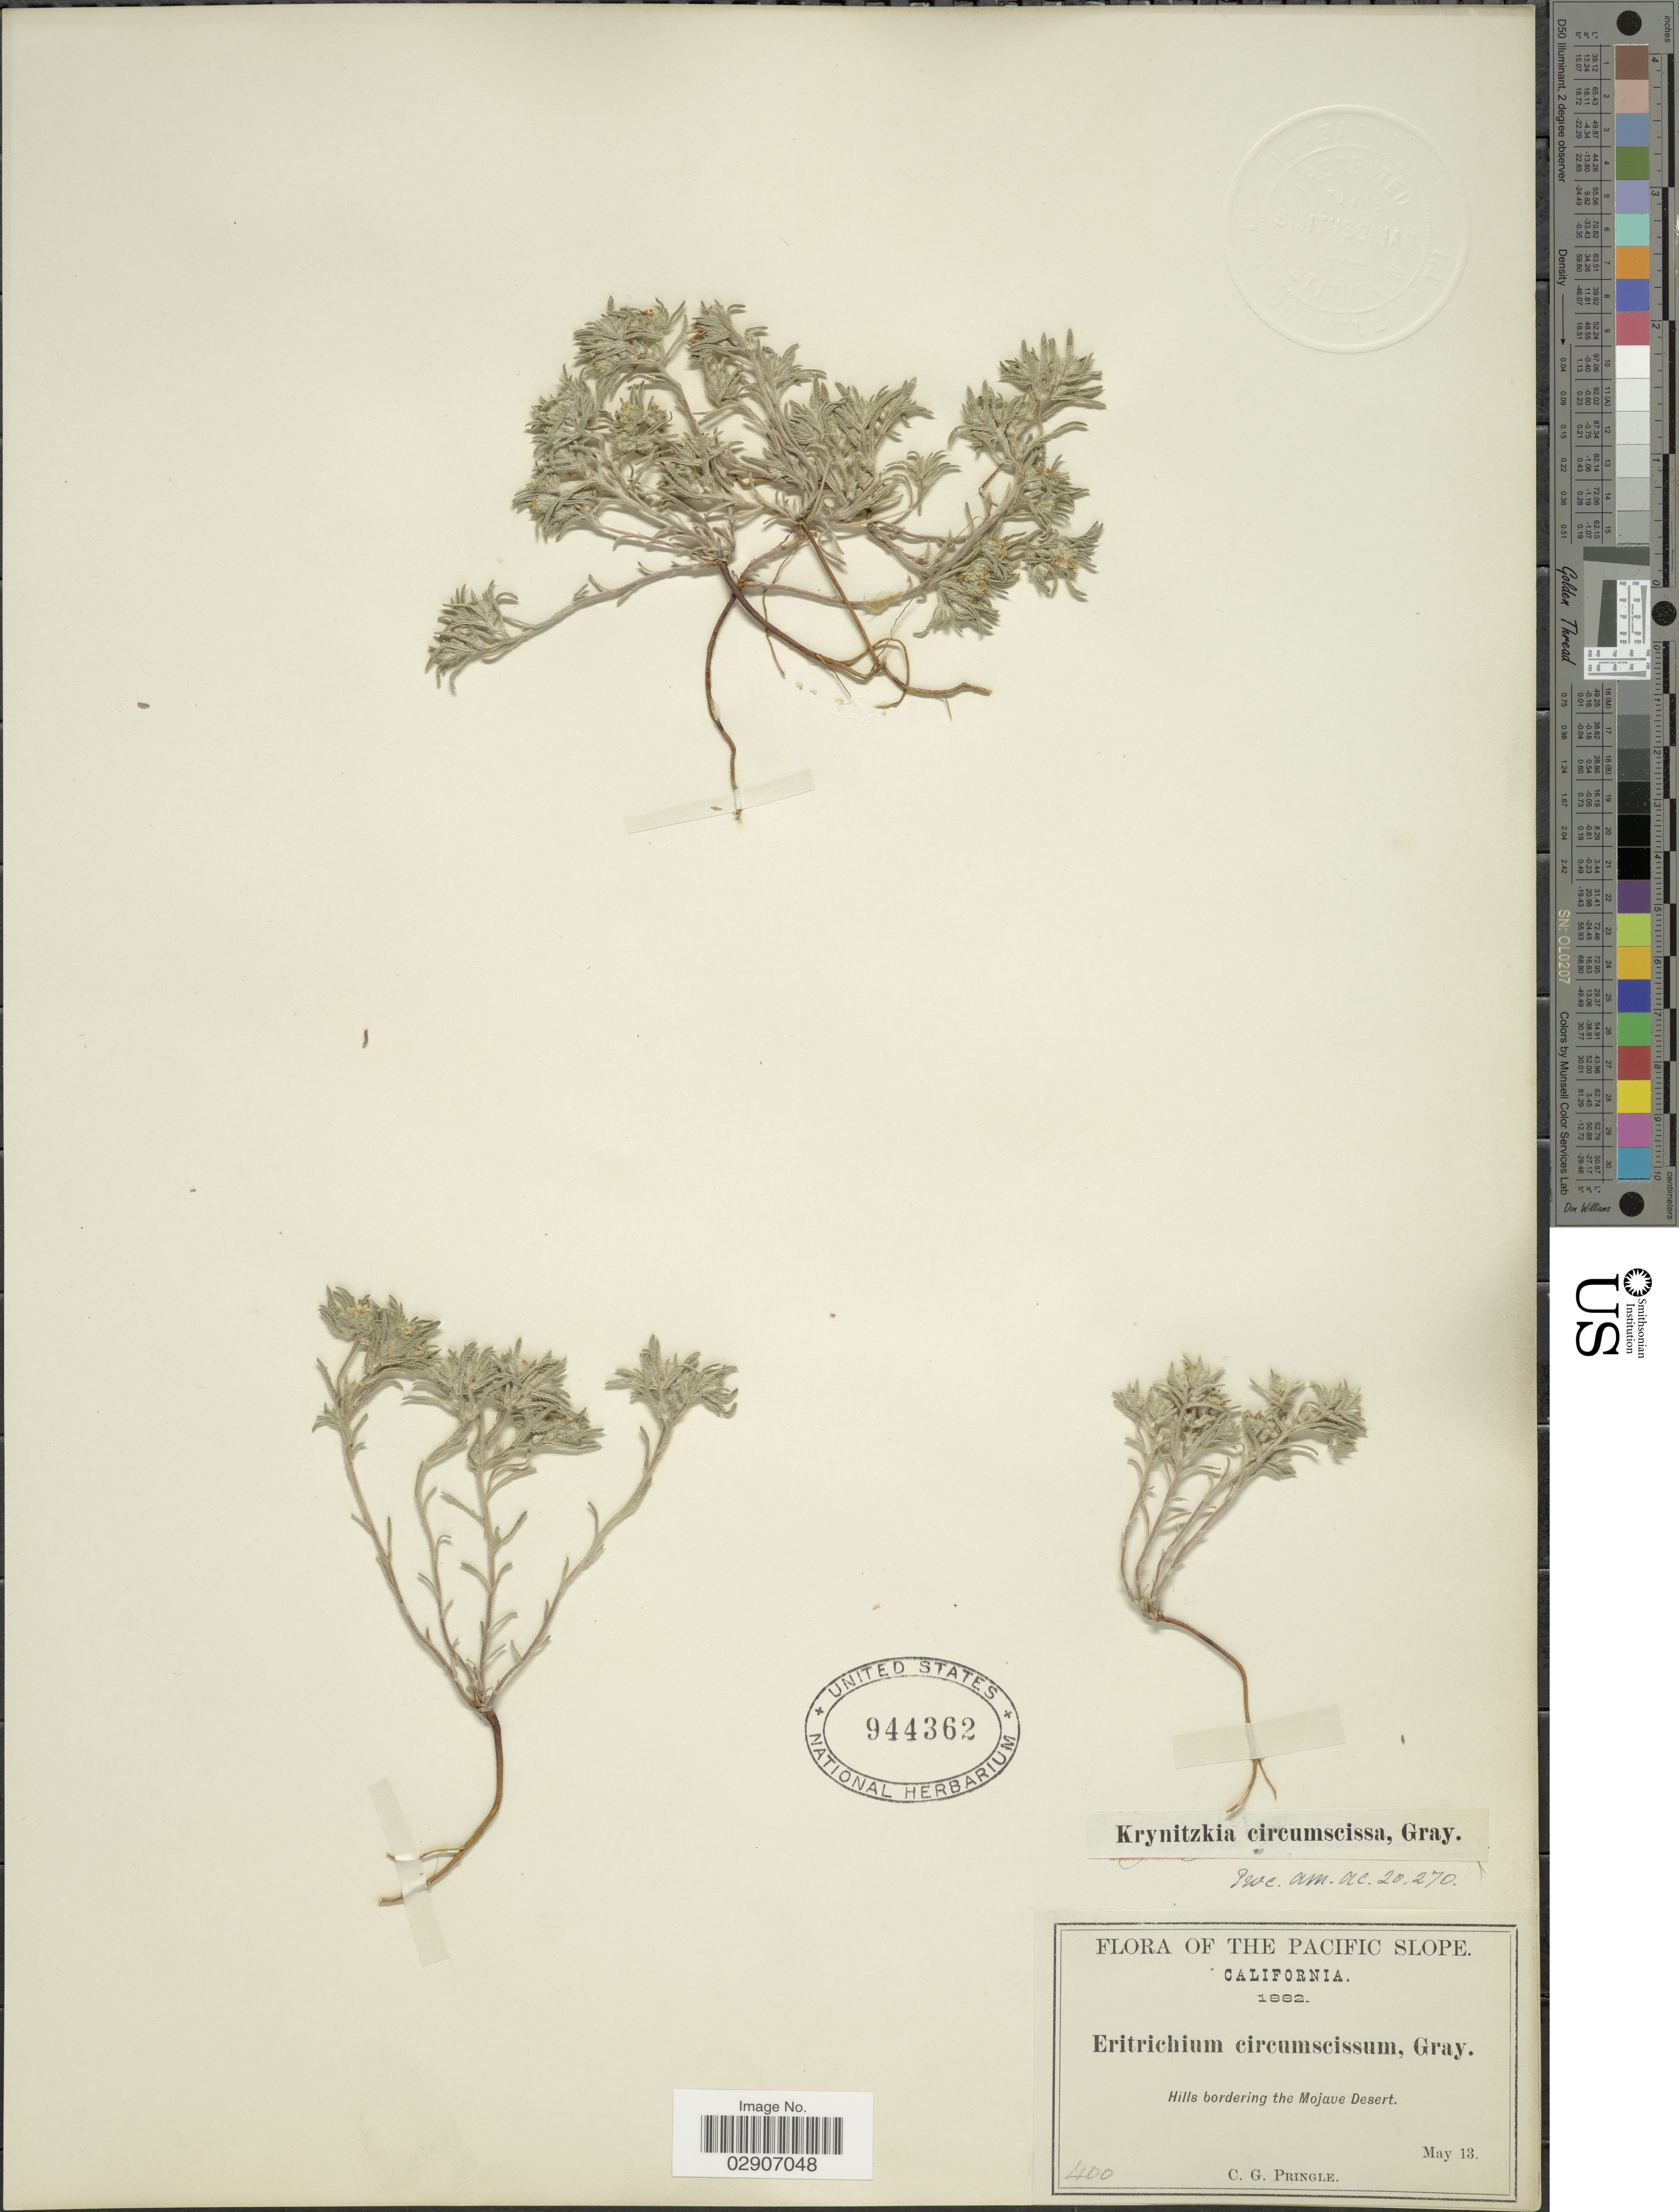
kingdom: Plantae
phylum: Tracheophyta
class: Magnoliopsida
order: Boraginales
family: Boraginaceae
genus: Cryptantha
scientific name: Cryptantha circumscissa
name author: (Hook. & Arn.) I.M. Johnst.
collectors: C. G. Pringle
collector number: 400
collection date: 1882-05-13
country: United States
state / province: California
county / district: San Bernardino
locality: The Pacific Slope. Hills bordering the Mojave Desert.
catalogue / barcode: US 944362